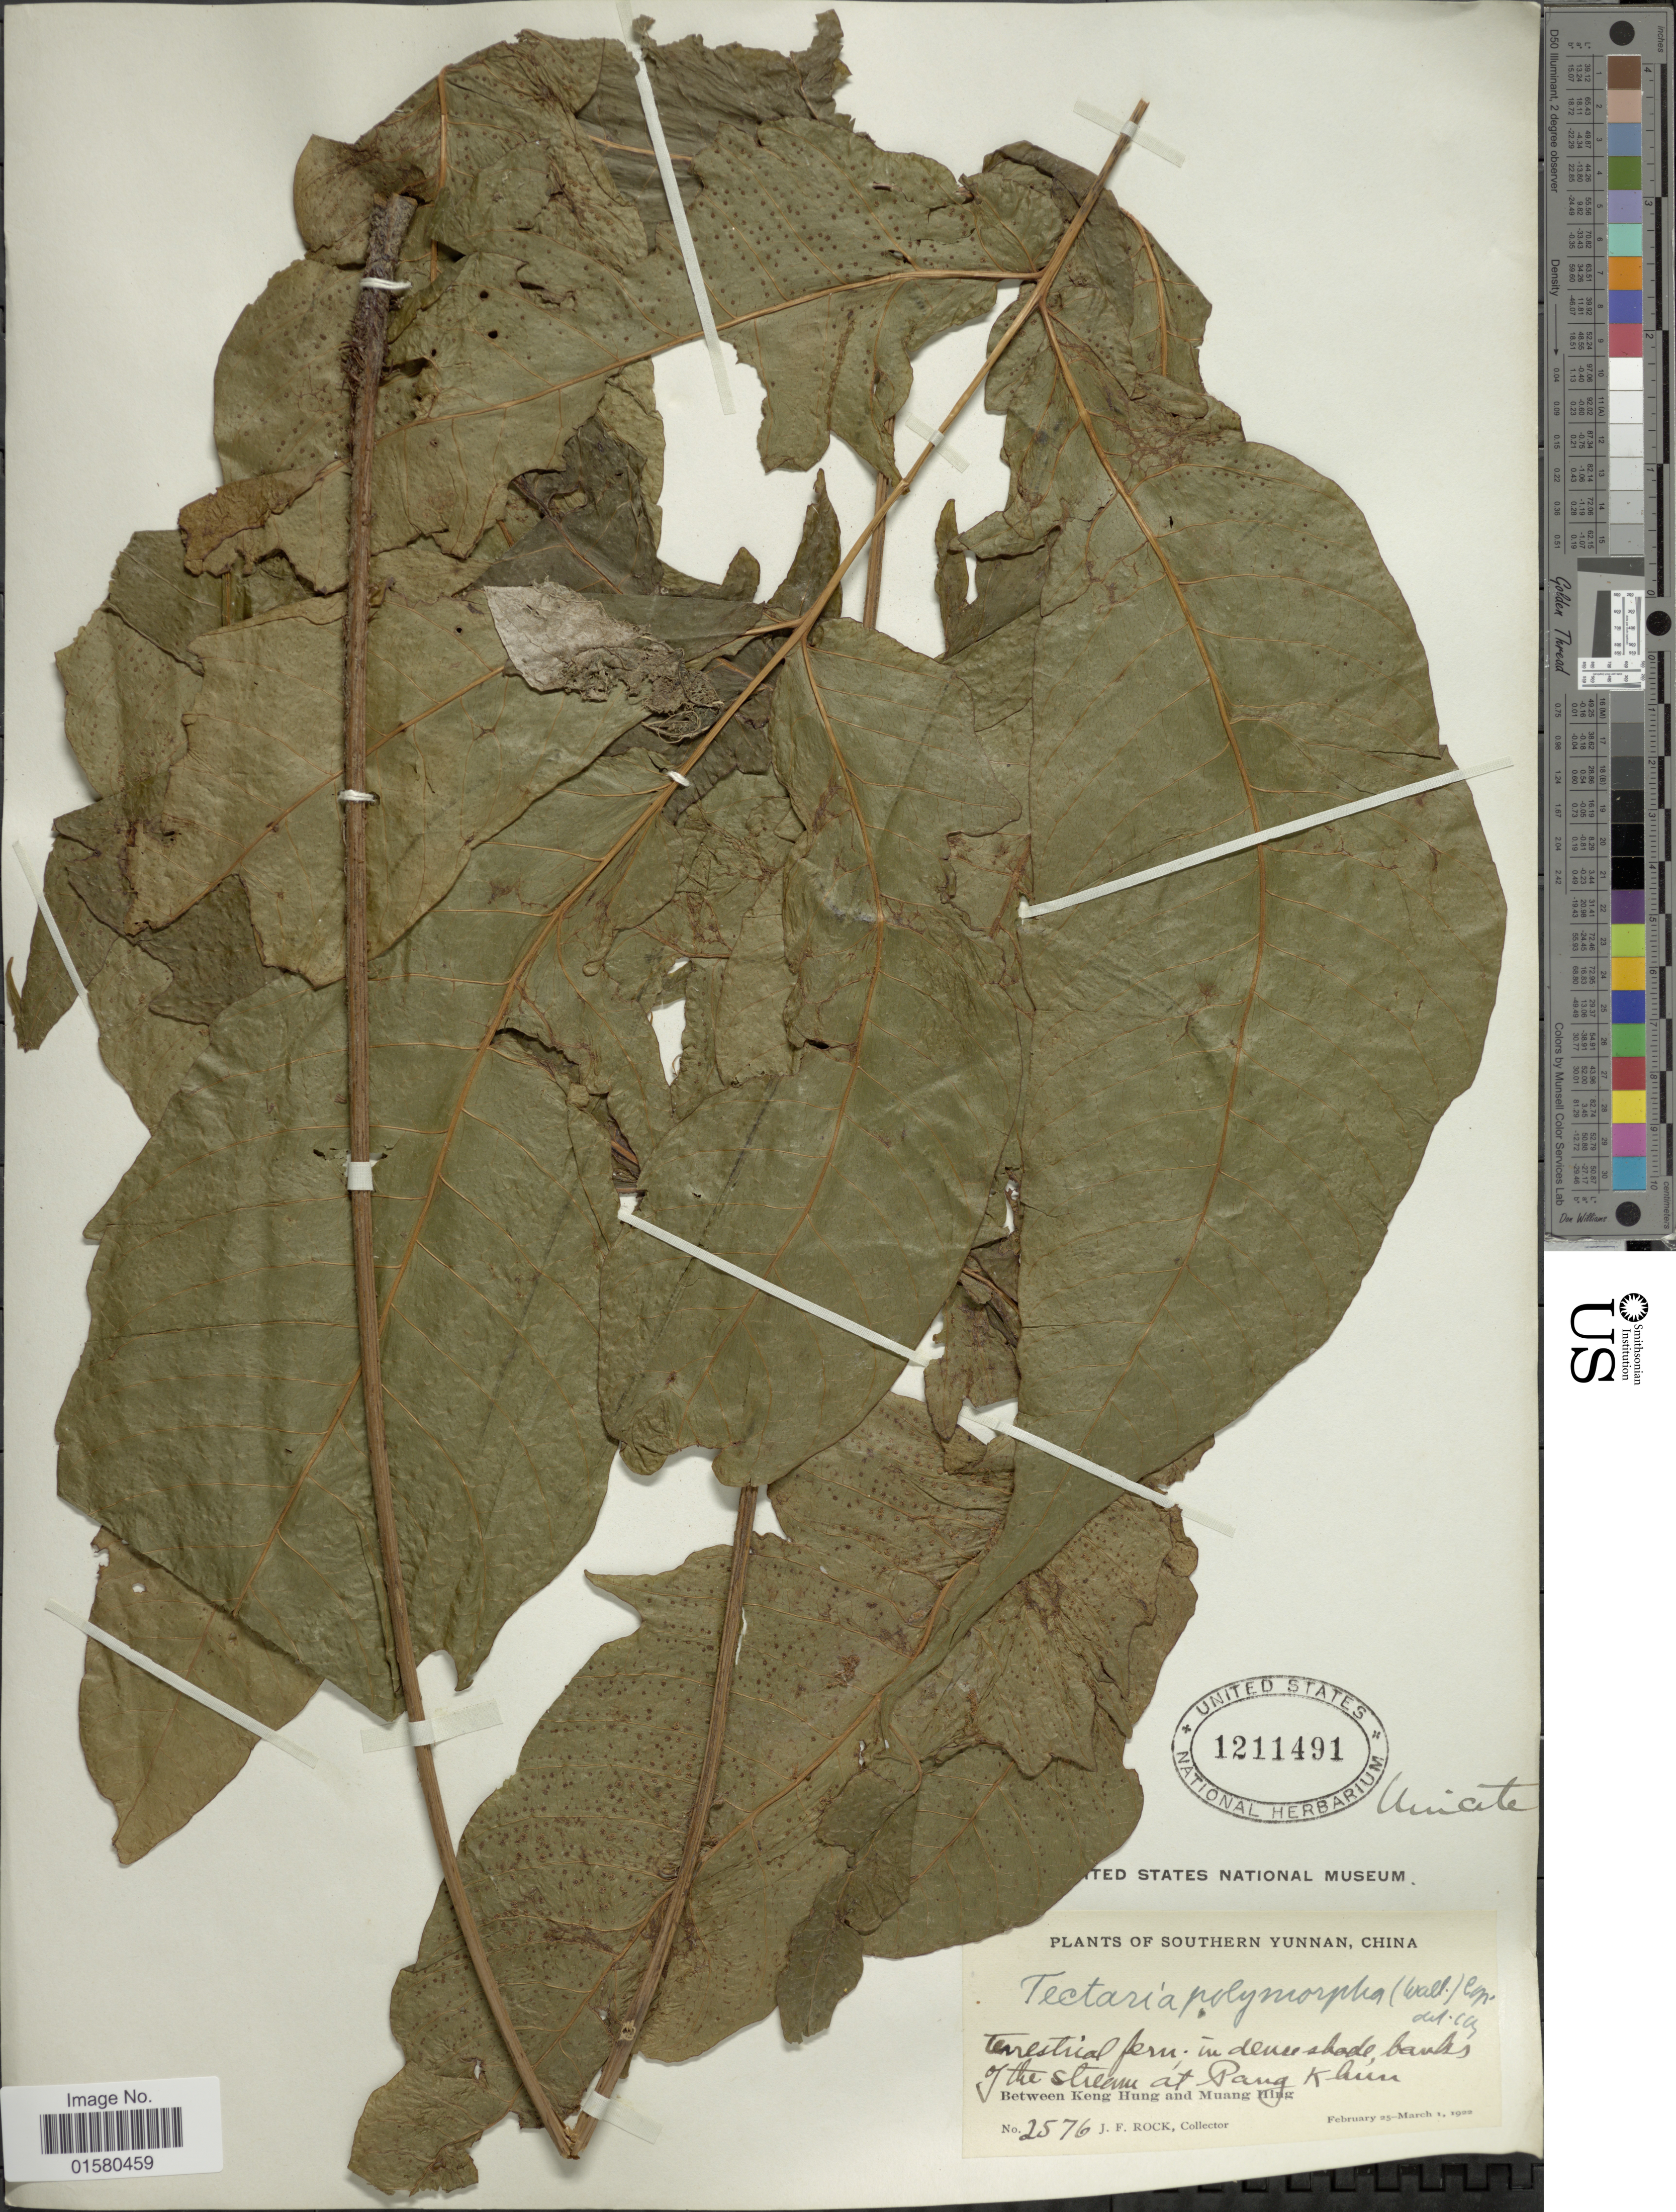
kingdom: Plantae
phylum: Tracheophyta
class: Polypodiopsida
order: Polypodiales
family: Tectariaceae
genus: Tectaria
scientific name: Tectaria polymorpha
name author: (Wall. ex Hook.) Copel.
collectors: J. Rock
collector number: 2576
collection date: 1922-02-25/1922-03-01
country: China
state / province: Yunnan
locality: Southern Yunnan, china, Terrestrial in dense shade in banks of stream near Pang Khun, Between Keng Hung and Muang Hing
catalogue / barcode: US 1211491